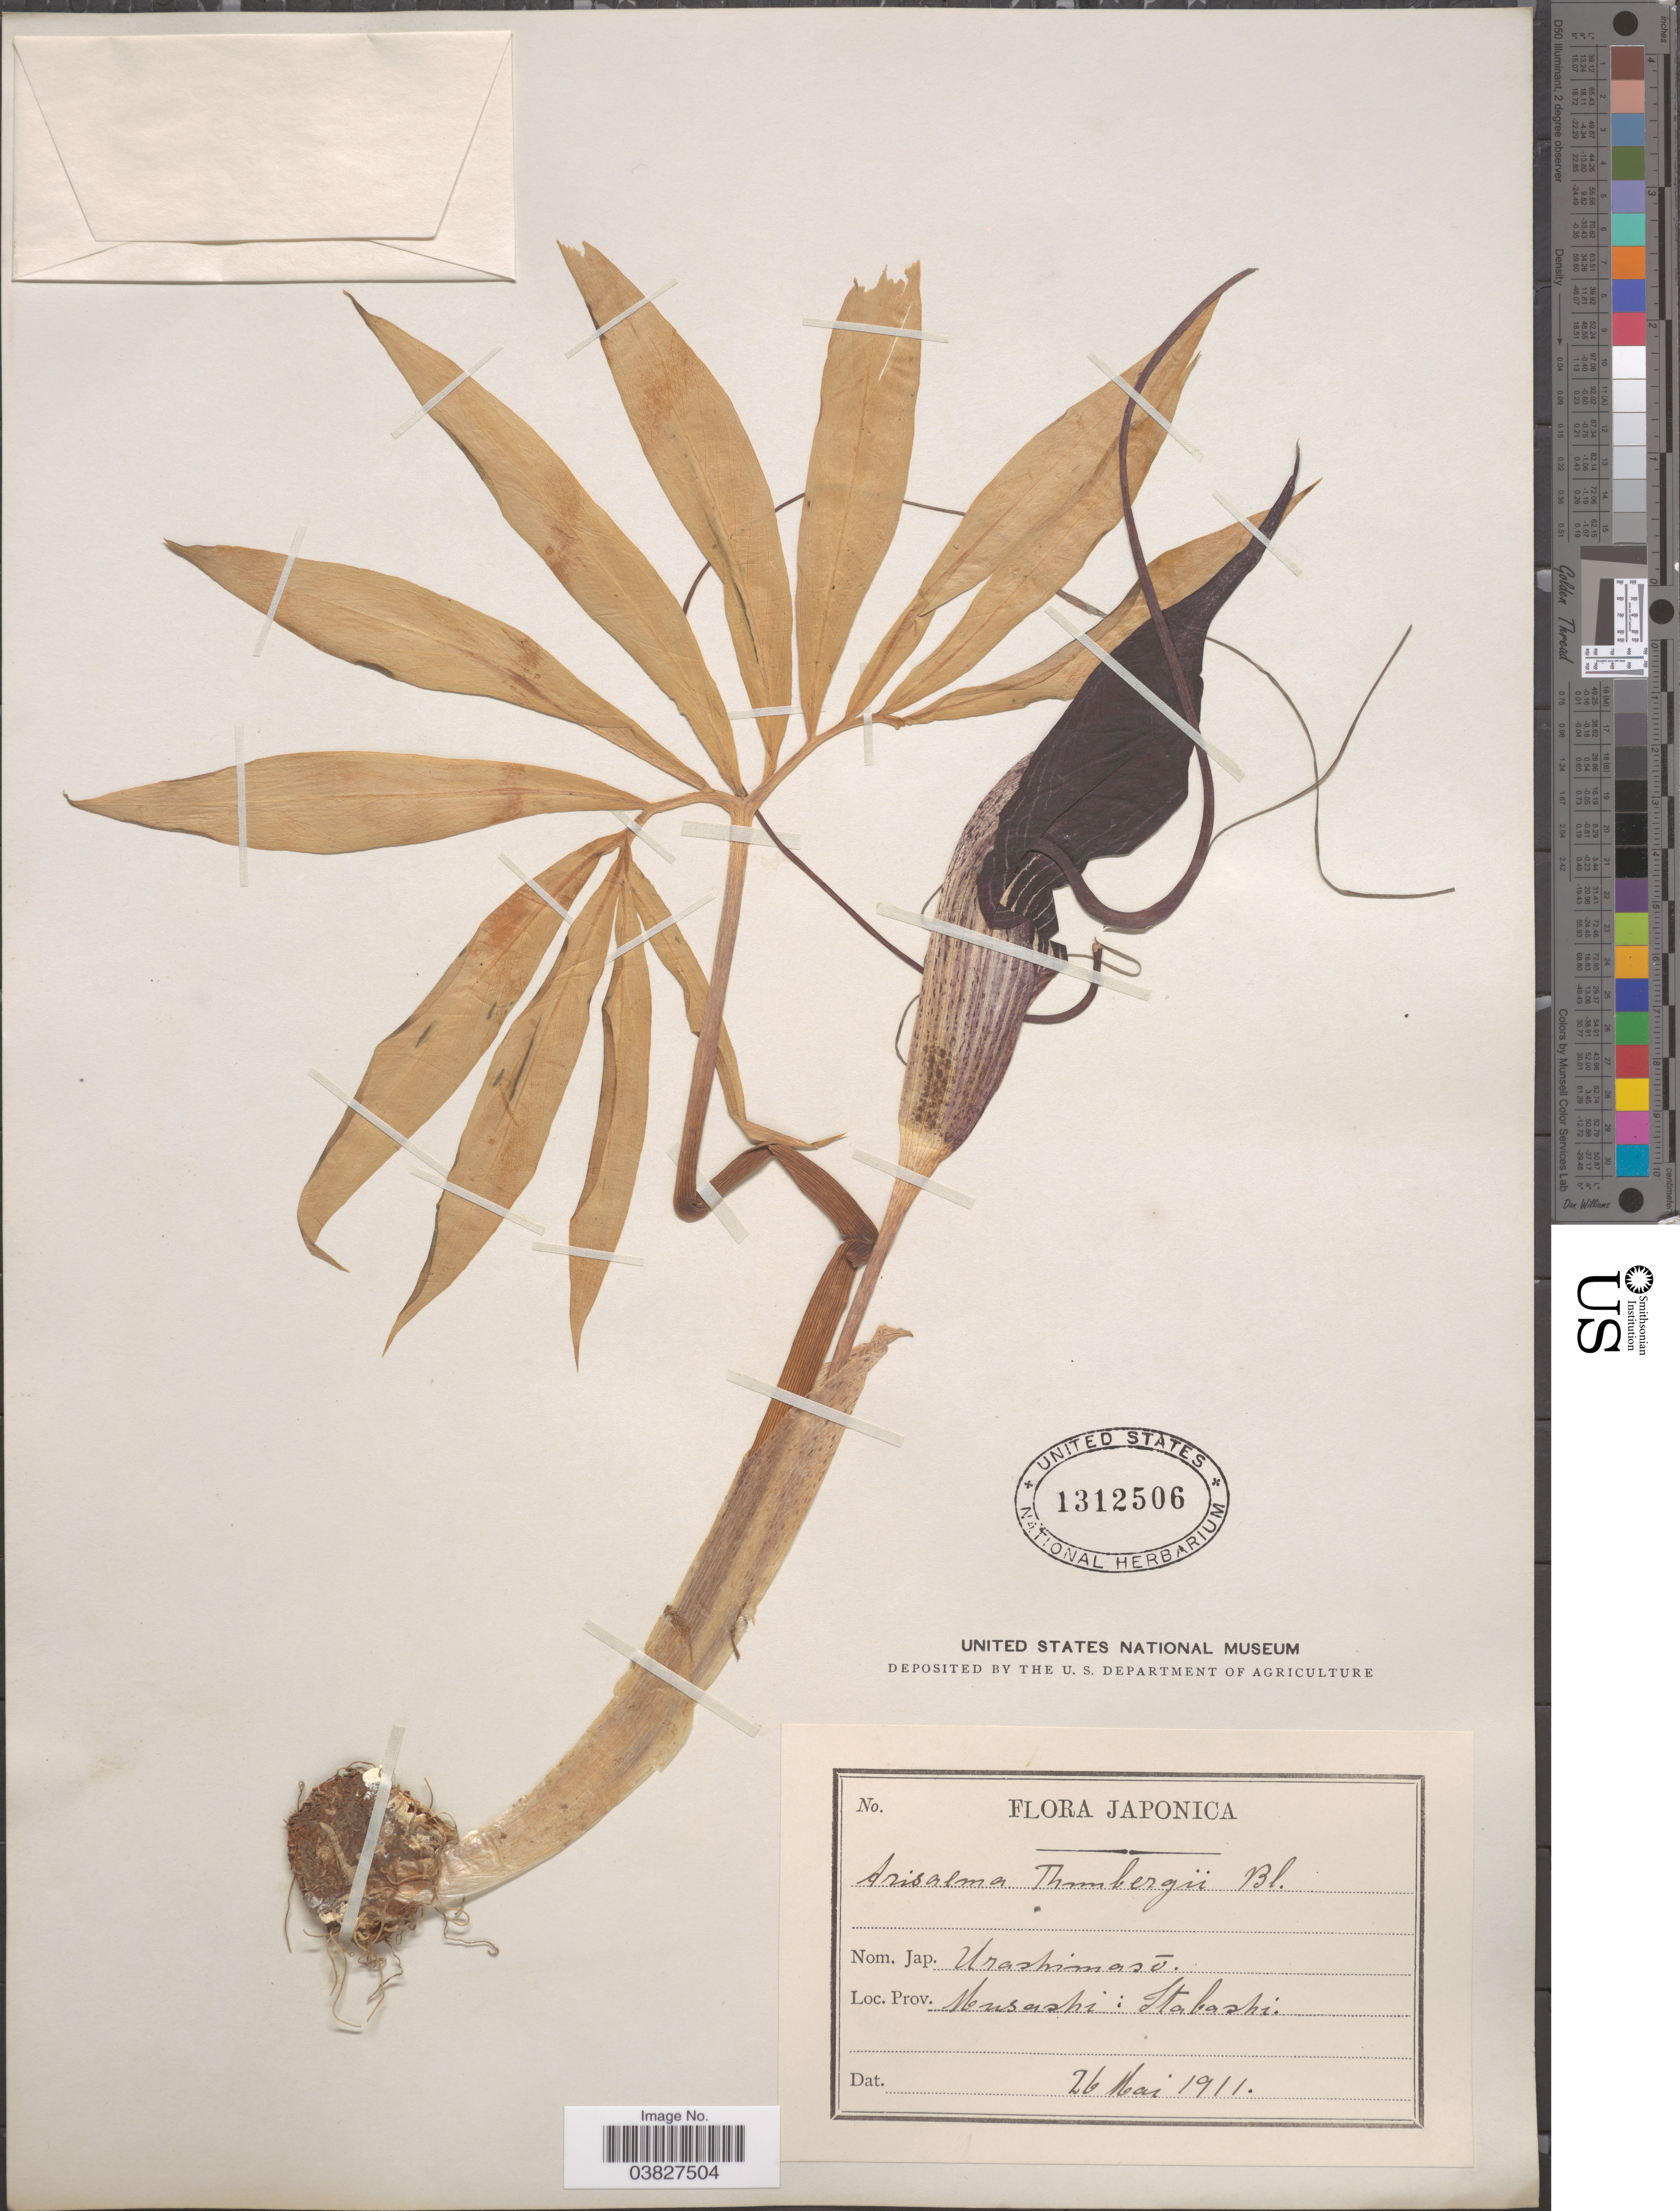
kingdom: Plantae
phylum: Tracheophyta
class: Liliopsida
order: Alismatales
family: Araceae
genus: Arisaema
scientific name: Arisaema thunbergii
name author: Blume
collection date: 1911-05-26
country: Japan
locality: Prov. Musashi: Itabashi.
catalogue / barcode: US 1312506